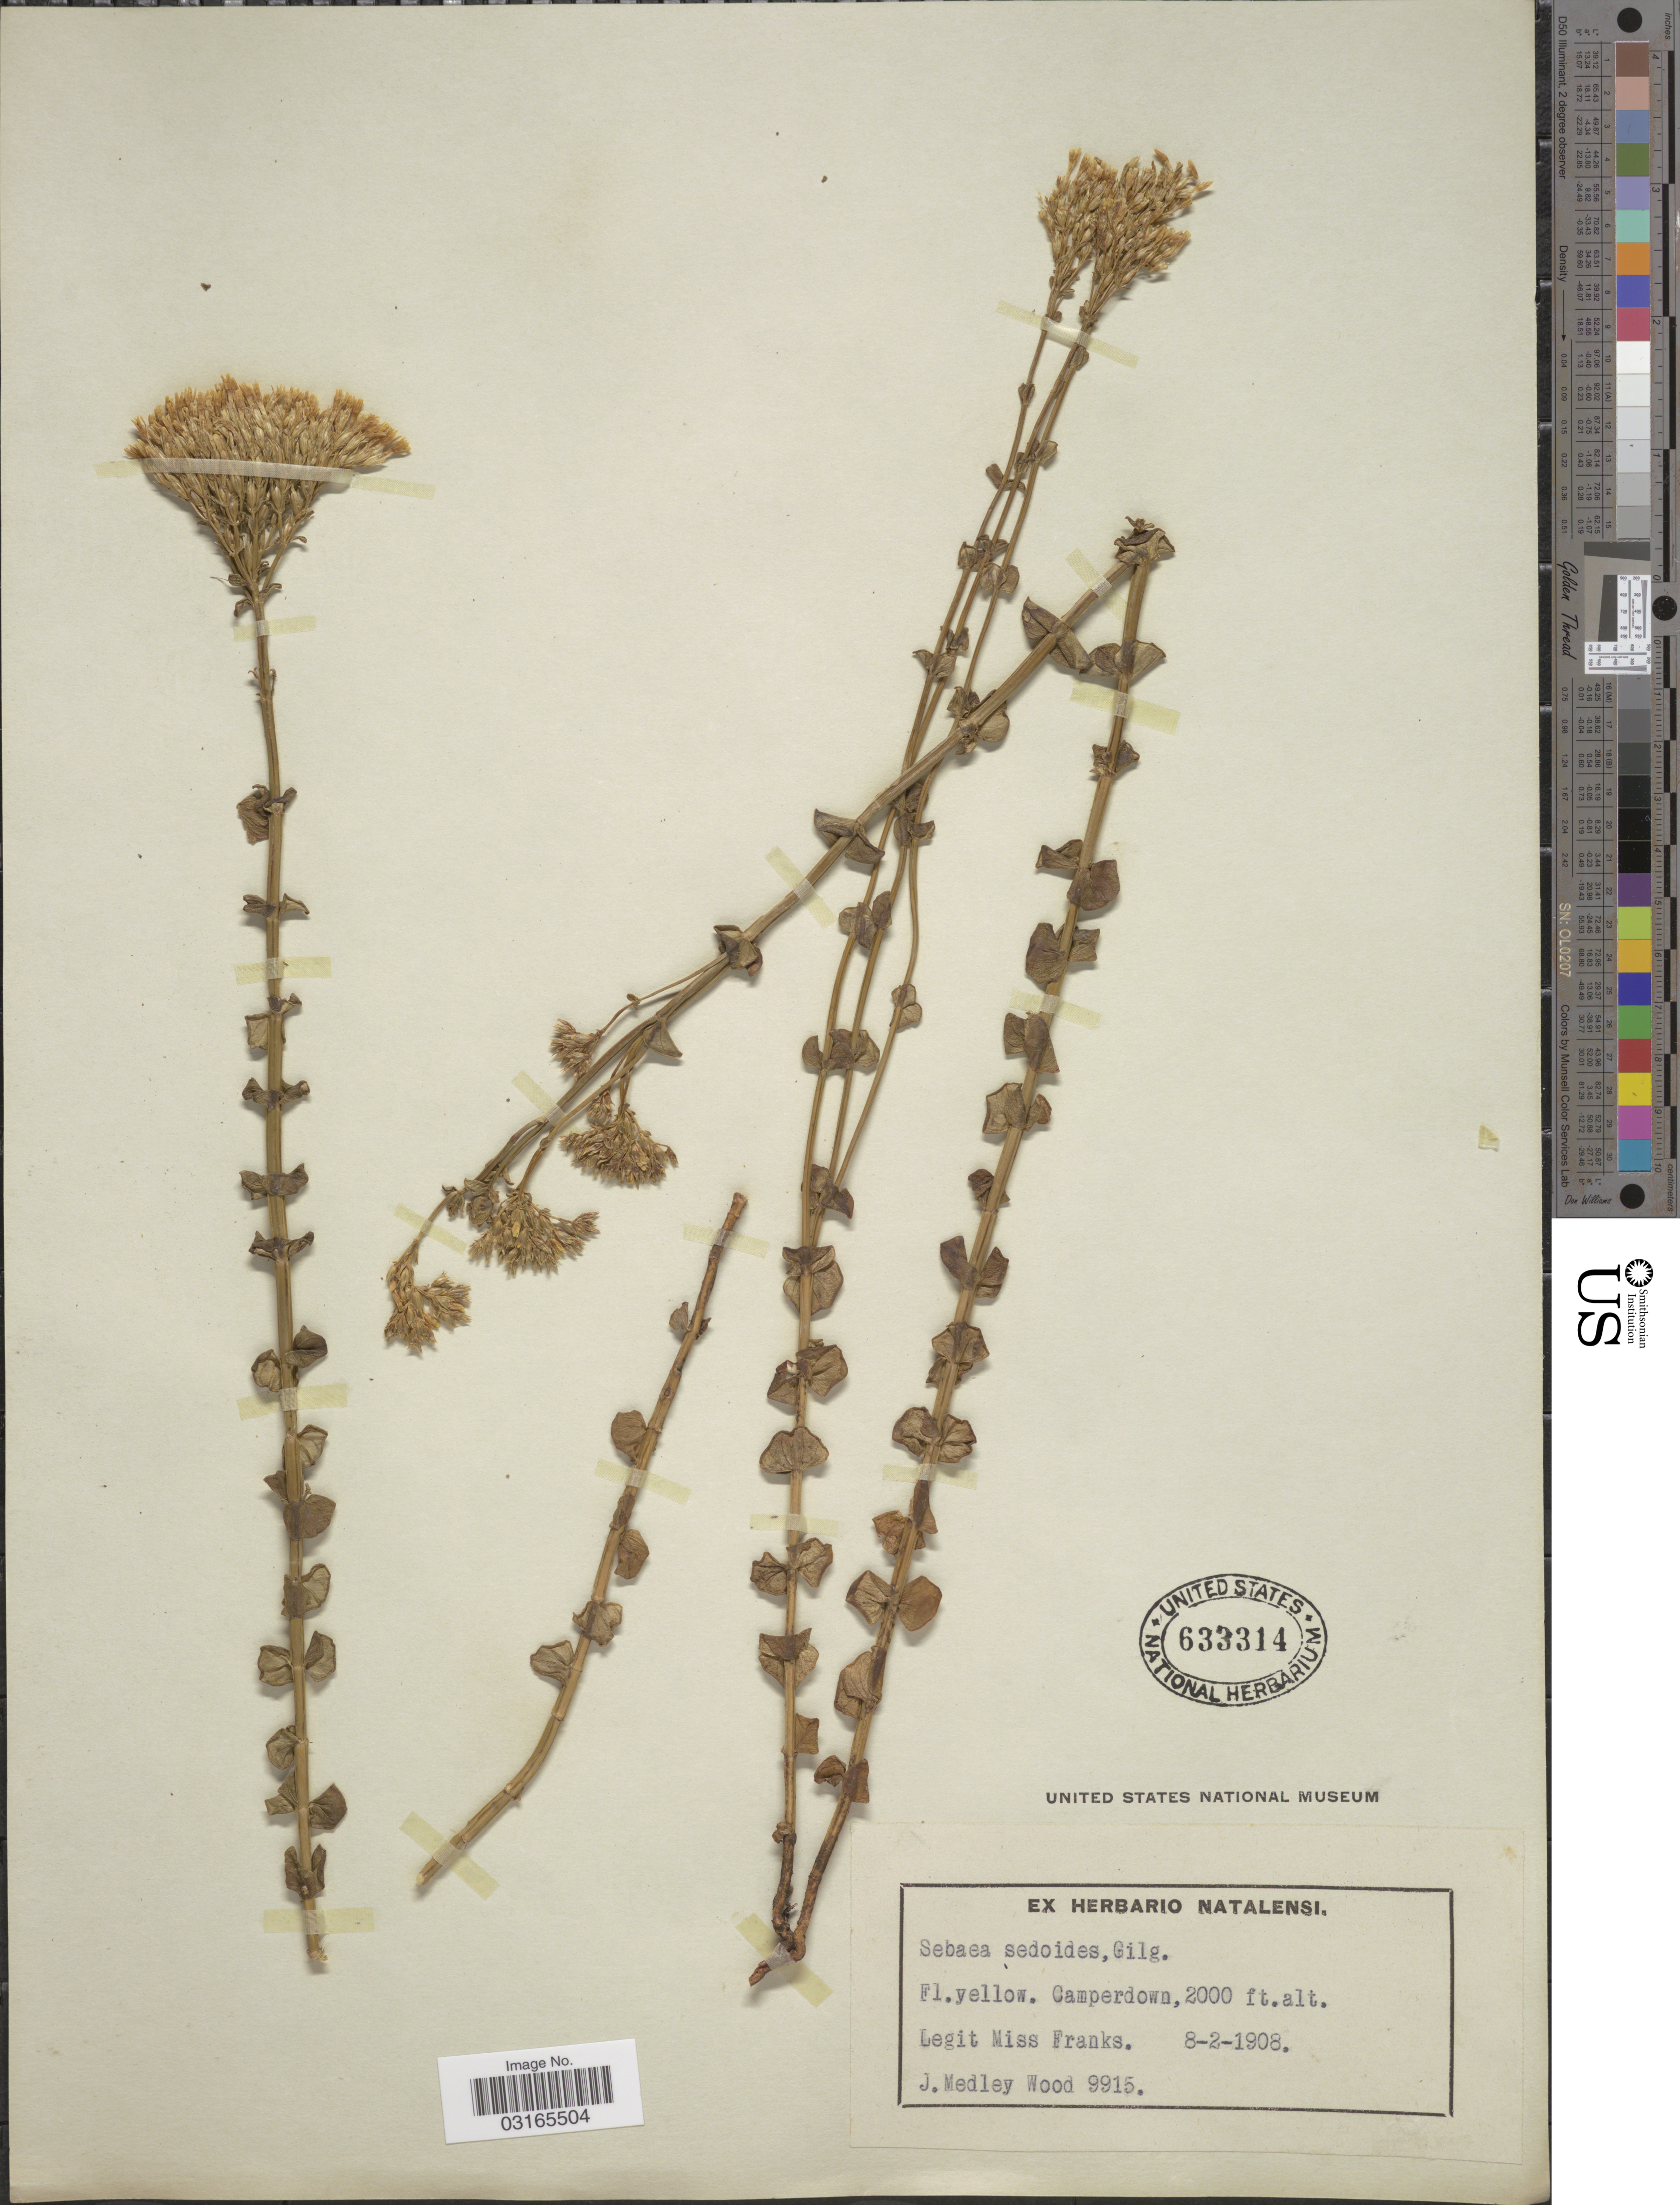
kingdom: Plantae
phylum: Tracheophyta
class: Magnoliopsida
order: Gentianales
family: Gentianaceae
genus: Sebaea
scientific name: Sebaea sedoides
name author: Gilg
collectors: Miss Franks & J. M. Wood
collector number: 15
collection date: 1908-02-08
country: South Africa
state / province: KwaZulu-Natal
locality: Natalensi. Camperdown.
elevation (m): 610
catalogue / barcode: US 633314